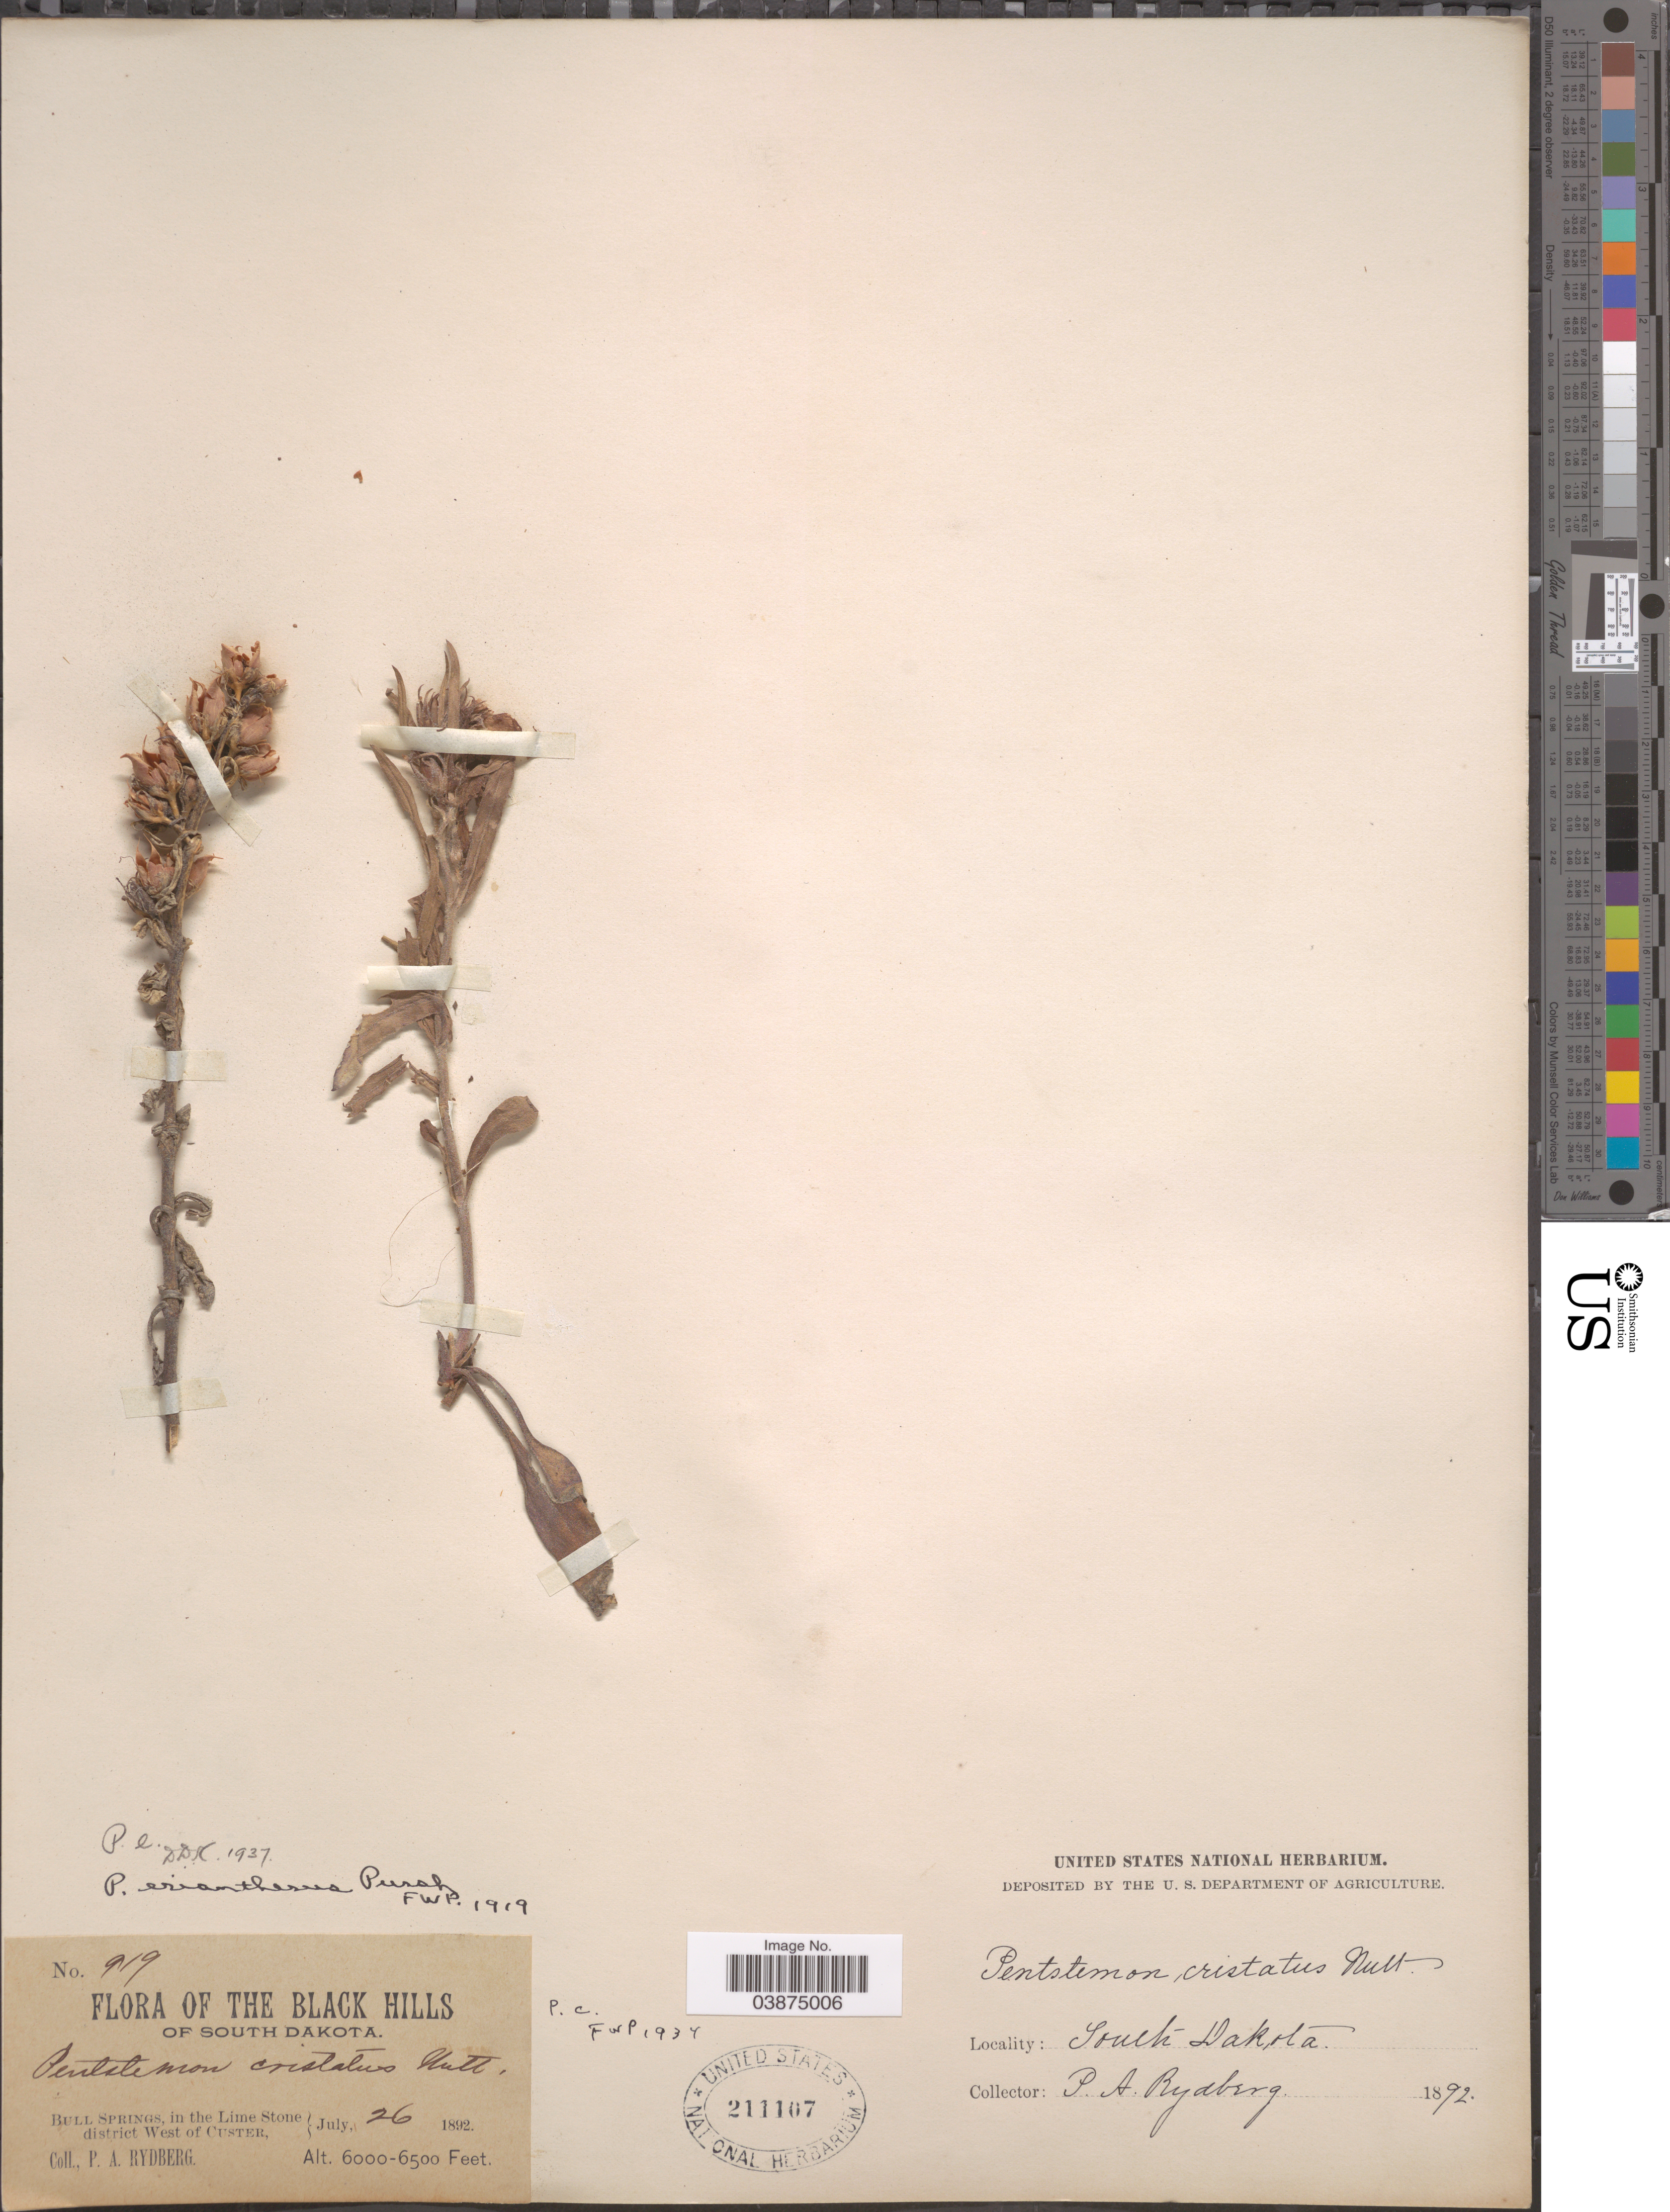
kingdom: Plantae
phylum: Tracheophyta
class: Magnoliopsida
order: Lamiales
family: Plantaginaceae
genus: Penstemon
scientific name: Penstemon eriantherus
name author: Pursh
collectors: P. A. Rydberg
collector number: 919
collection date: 1892-07-26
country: United States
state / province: South Dakota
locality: The Black Hills of South Dakota. Bull Springs, in the Lime Stone district West of Custer.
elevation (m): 1829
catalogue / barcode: US 211107